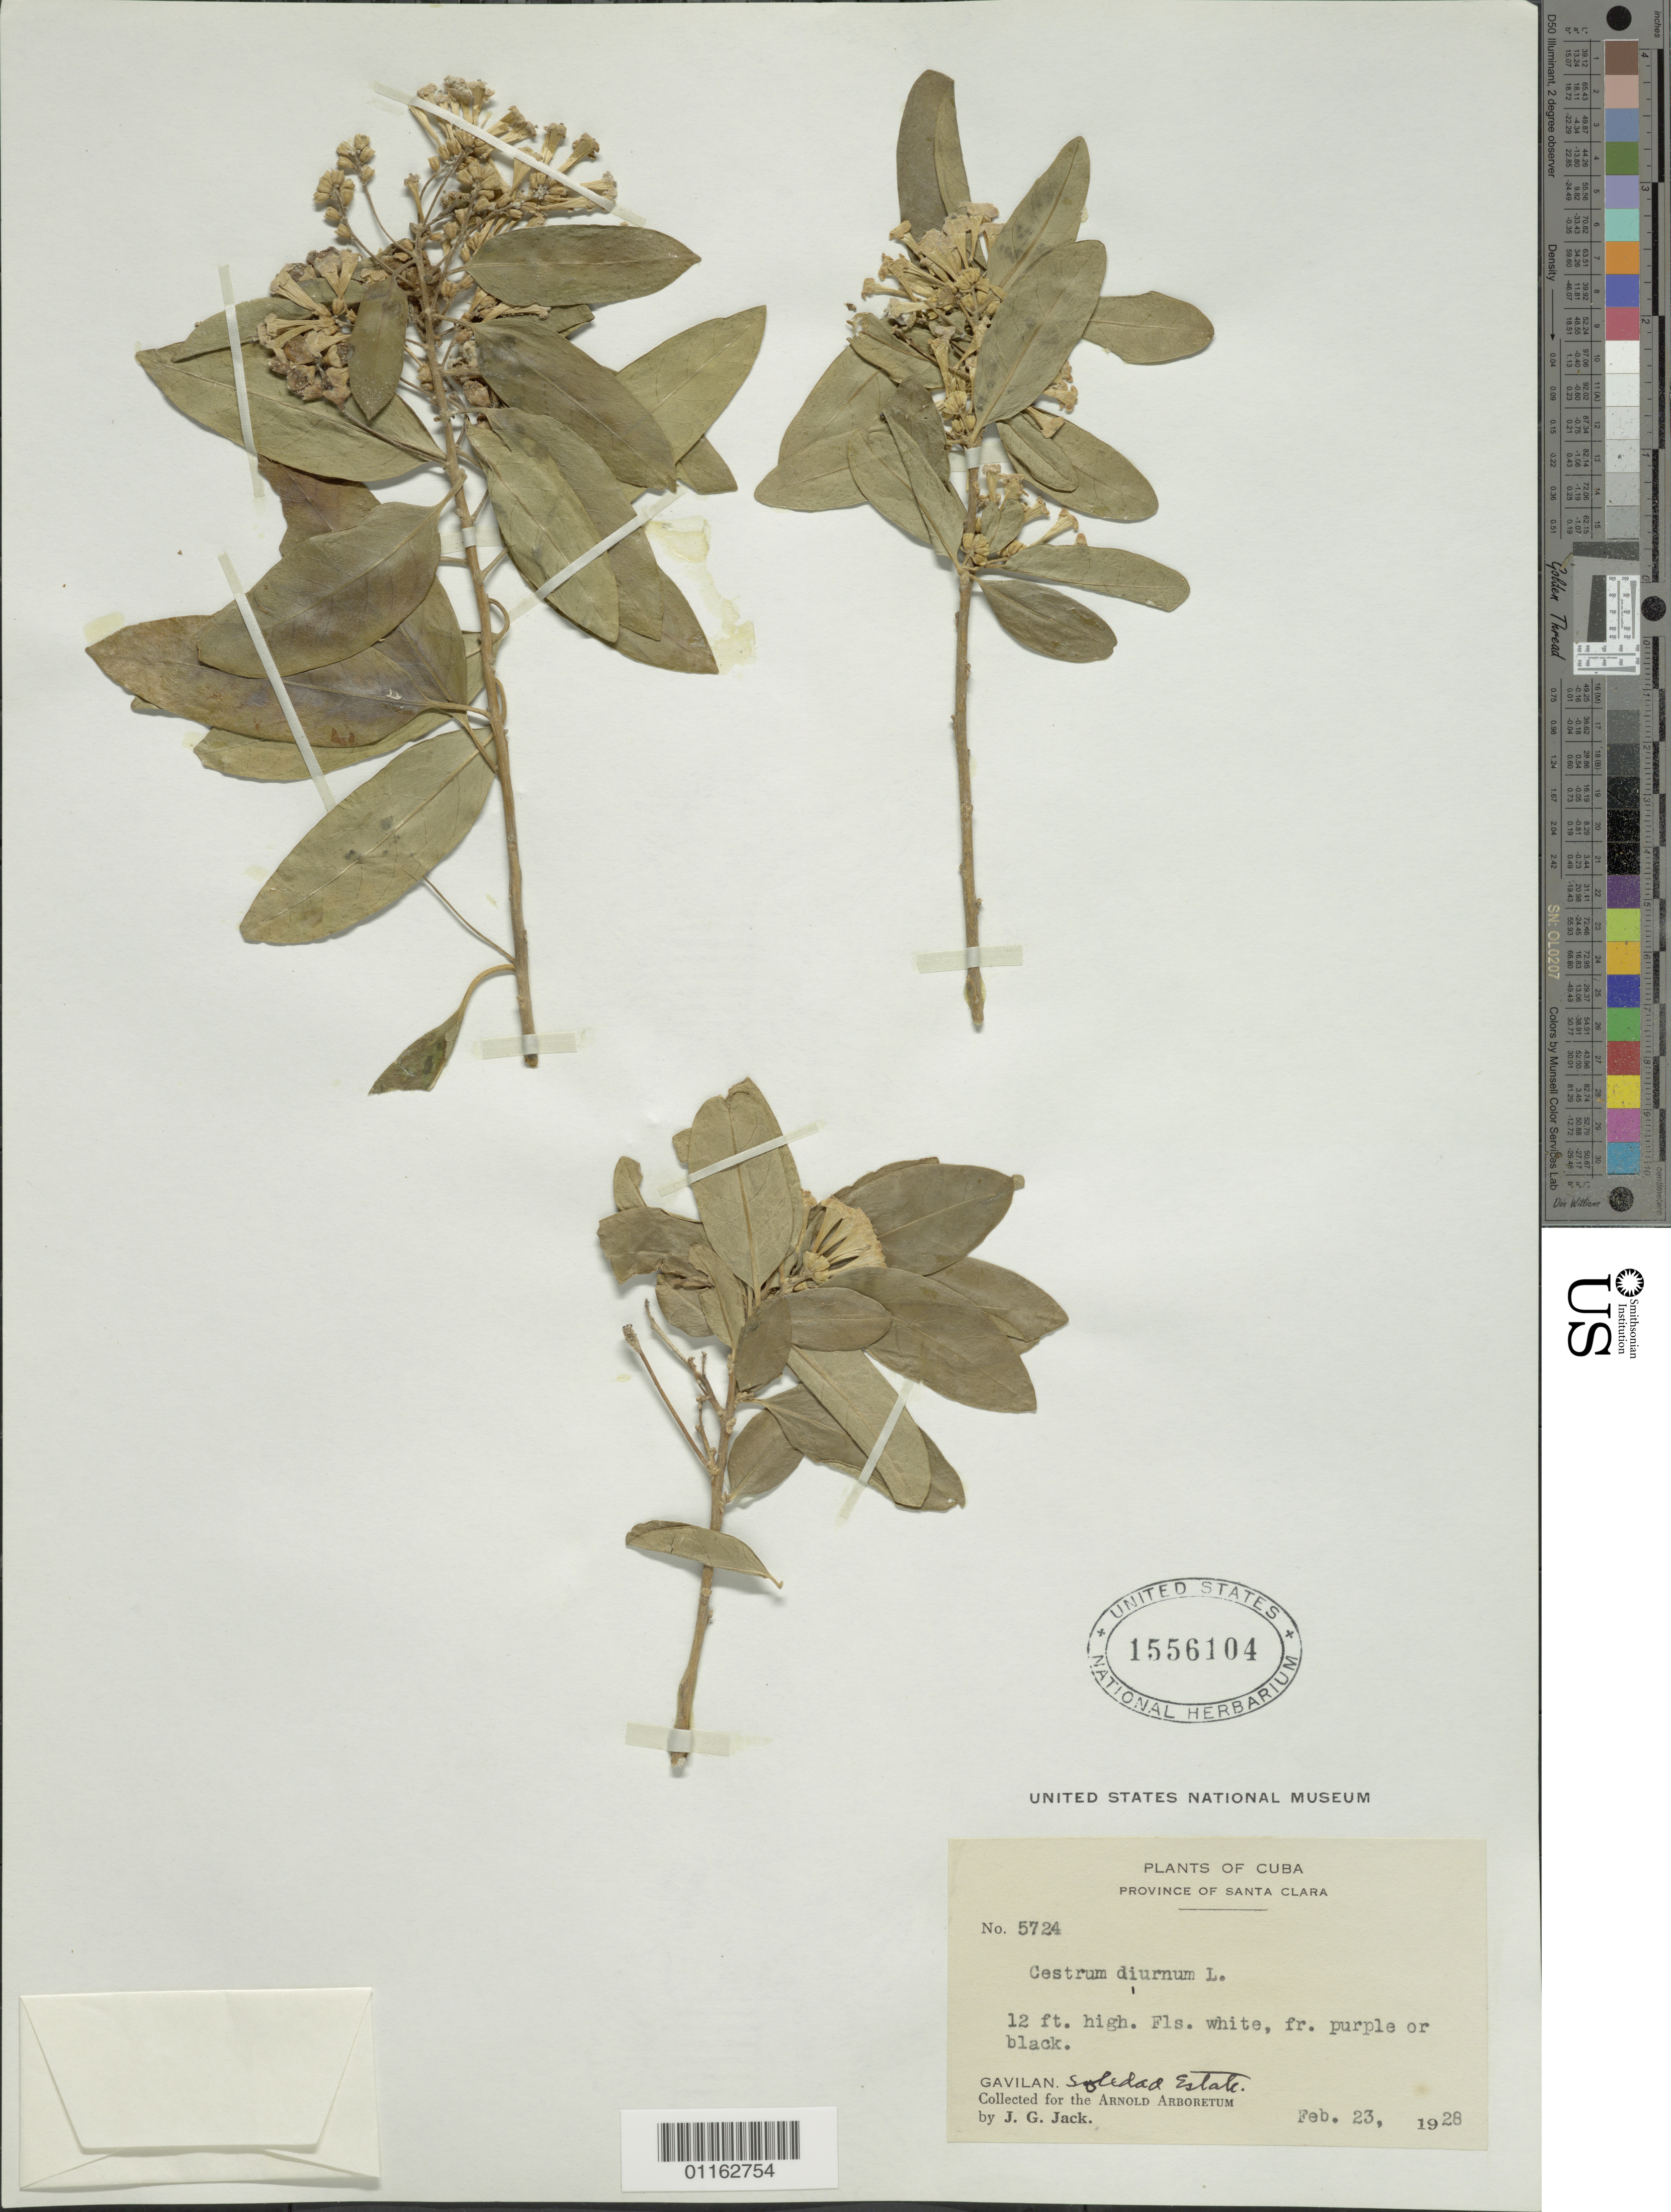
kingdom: Plantae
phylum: Tracheophyta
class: Magnoliopsida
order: Solanales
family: Solanaceae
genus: Cestrum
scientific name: Cestrum diurnum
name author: L.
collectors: J. G. Jack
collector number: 5724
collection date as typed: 23 Feb 1928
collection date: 1928-02-23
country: Cuba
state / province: Villa Clara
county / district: Santa Clara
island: Cuba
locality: Gavilan, Soledad Estate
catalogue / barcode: US 1556104